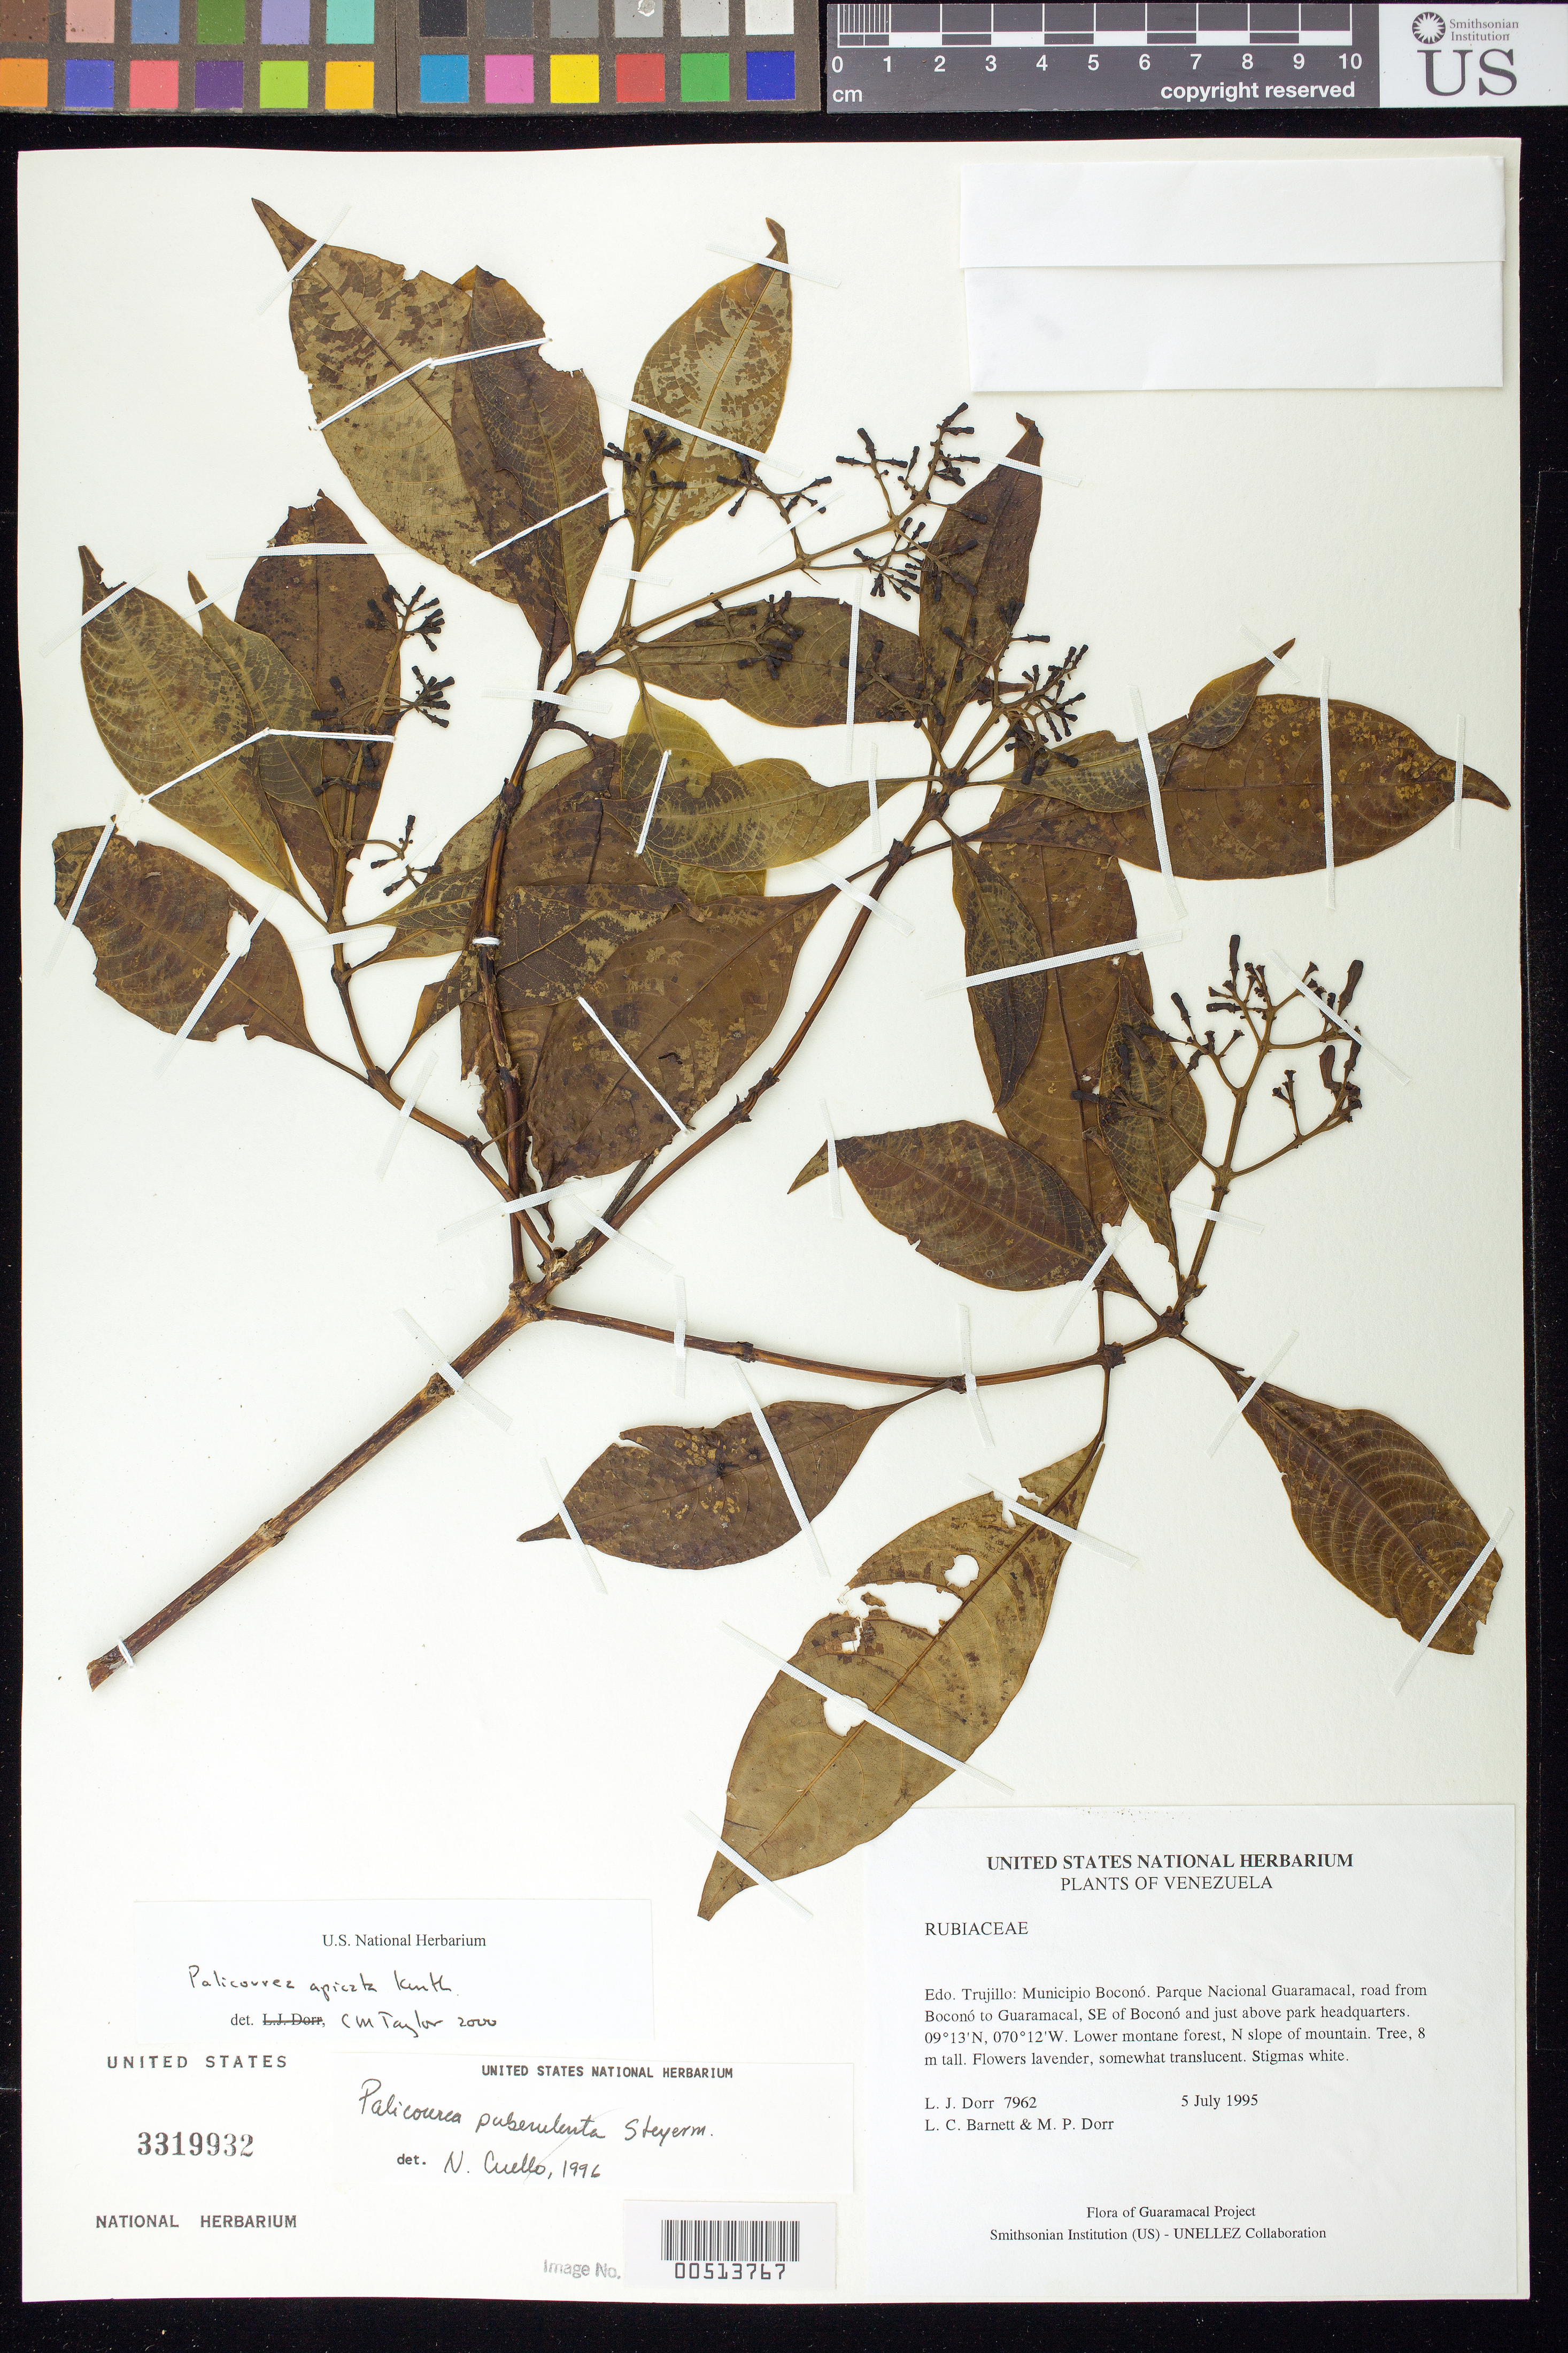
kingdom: Plantae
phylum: Tracheophyta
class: Magnoliopsida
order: Gentianales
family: Rubiaceae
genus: Palicourea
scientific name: Palicourea apicata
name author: Kunth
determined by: Taylor, Charlotte M.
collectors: L. J. Dorr, L. C. Barnett & M. P. Dorr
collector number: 7962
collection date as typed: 05 Jul 1995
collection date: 1995-07-05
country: Venezuela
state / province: Trujillo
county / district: Boconó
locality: Parque Nacional Guaramacal, road from Boconó to Guaramacal, SE of Boconó, just above park headquarters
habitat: Lower montane forest, N slope of mountain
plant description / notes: C, K, MO, PORT, US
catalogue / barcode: US 3319932